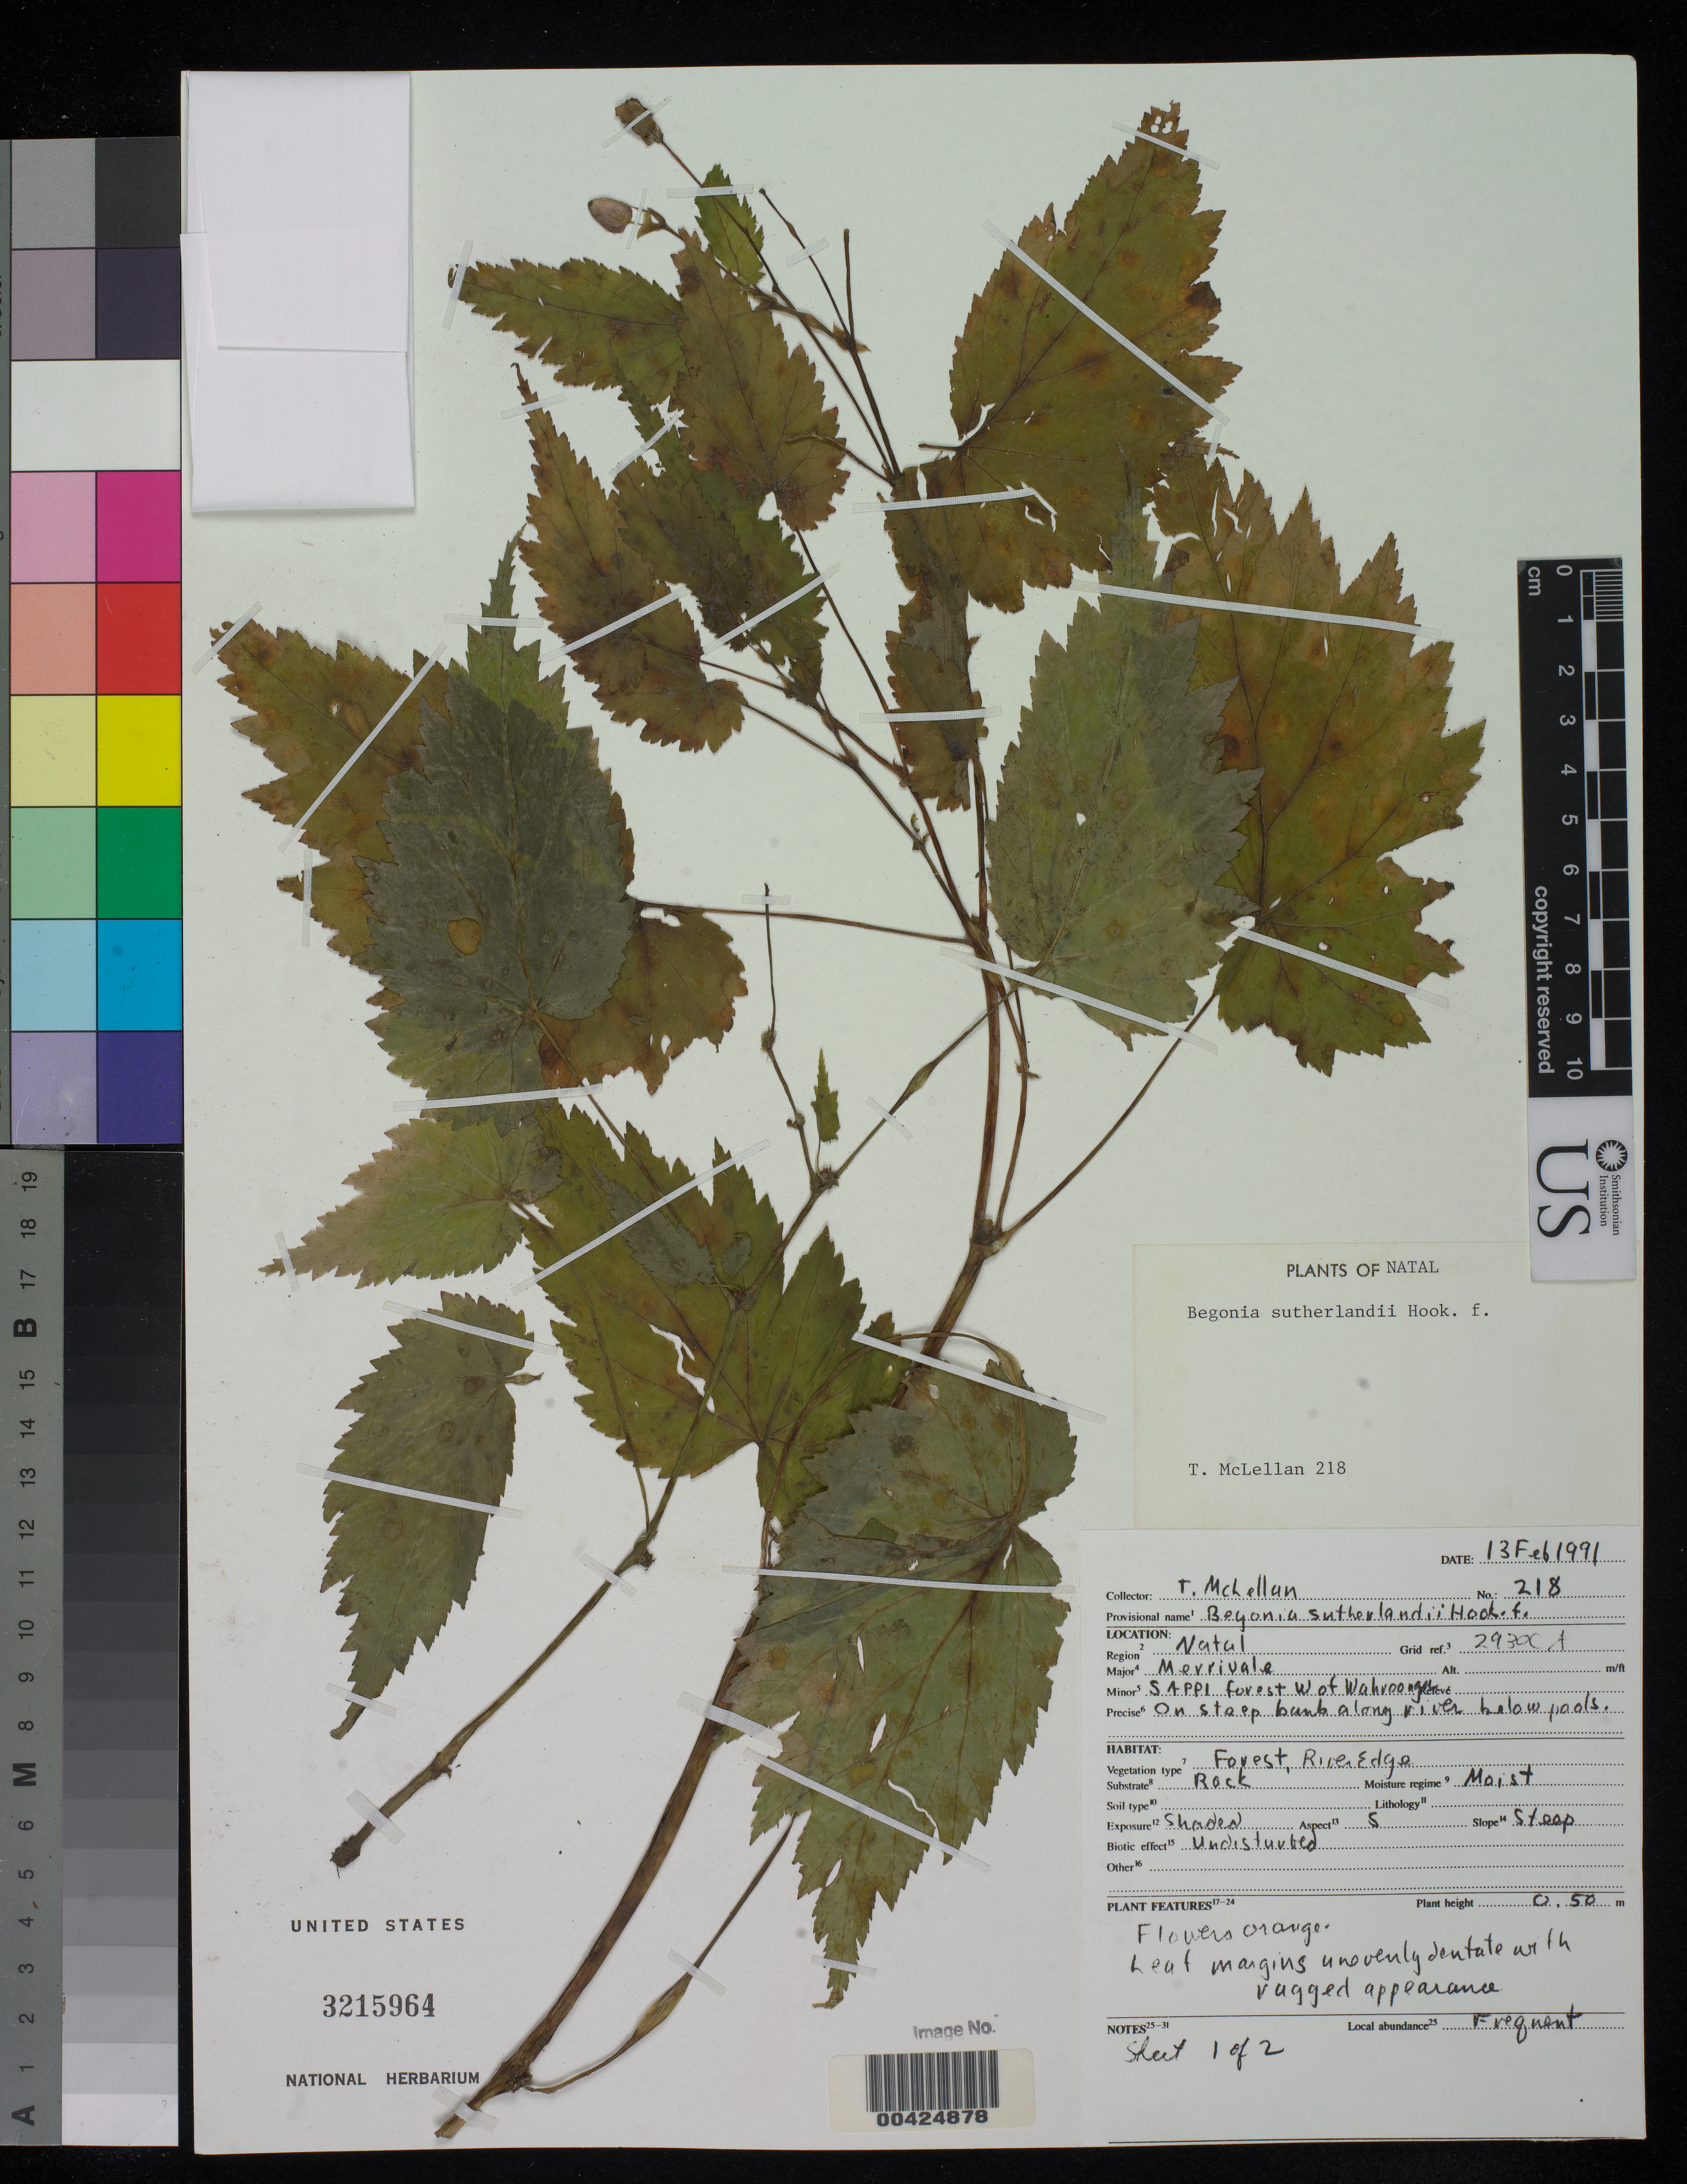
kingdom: Plantae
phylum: Tracheophyta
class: Magnoliopsida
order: Cucurbitales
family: Begoniaceae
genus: Begonia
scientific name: Begonia sutherlandii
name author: Hook. f.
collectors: T. McLellan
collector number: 218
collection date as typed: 13 Feb 1991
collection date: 1991-02-13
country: South Africa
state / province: KwaZulu-Natal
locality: Merrivale, Sappi Forest, W of Wahroongee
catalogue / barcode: US 3215964